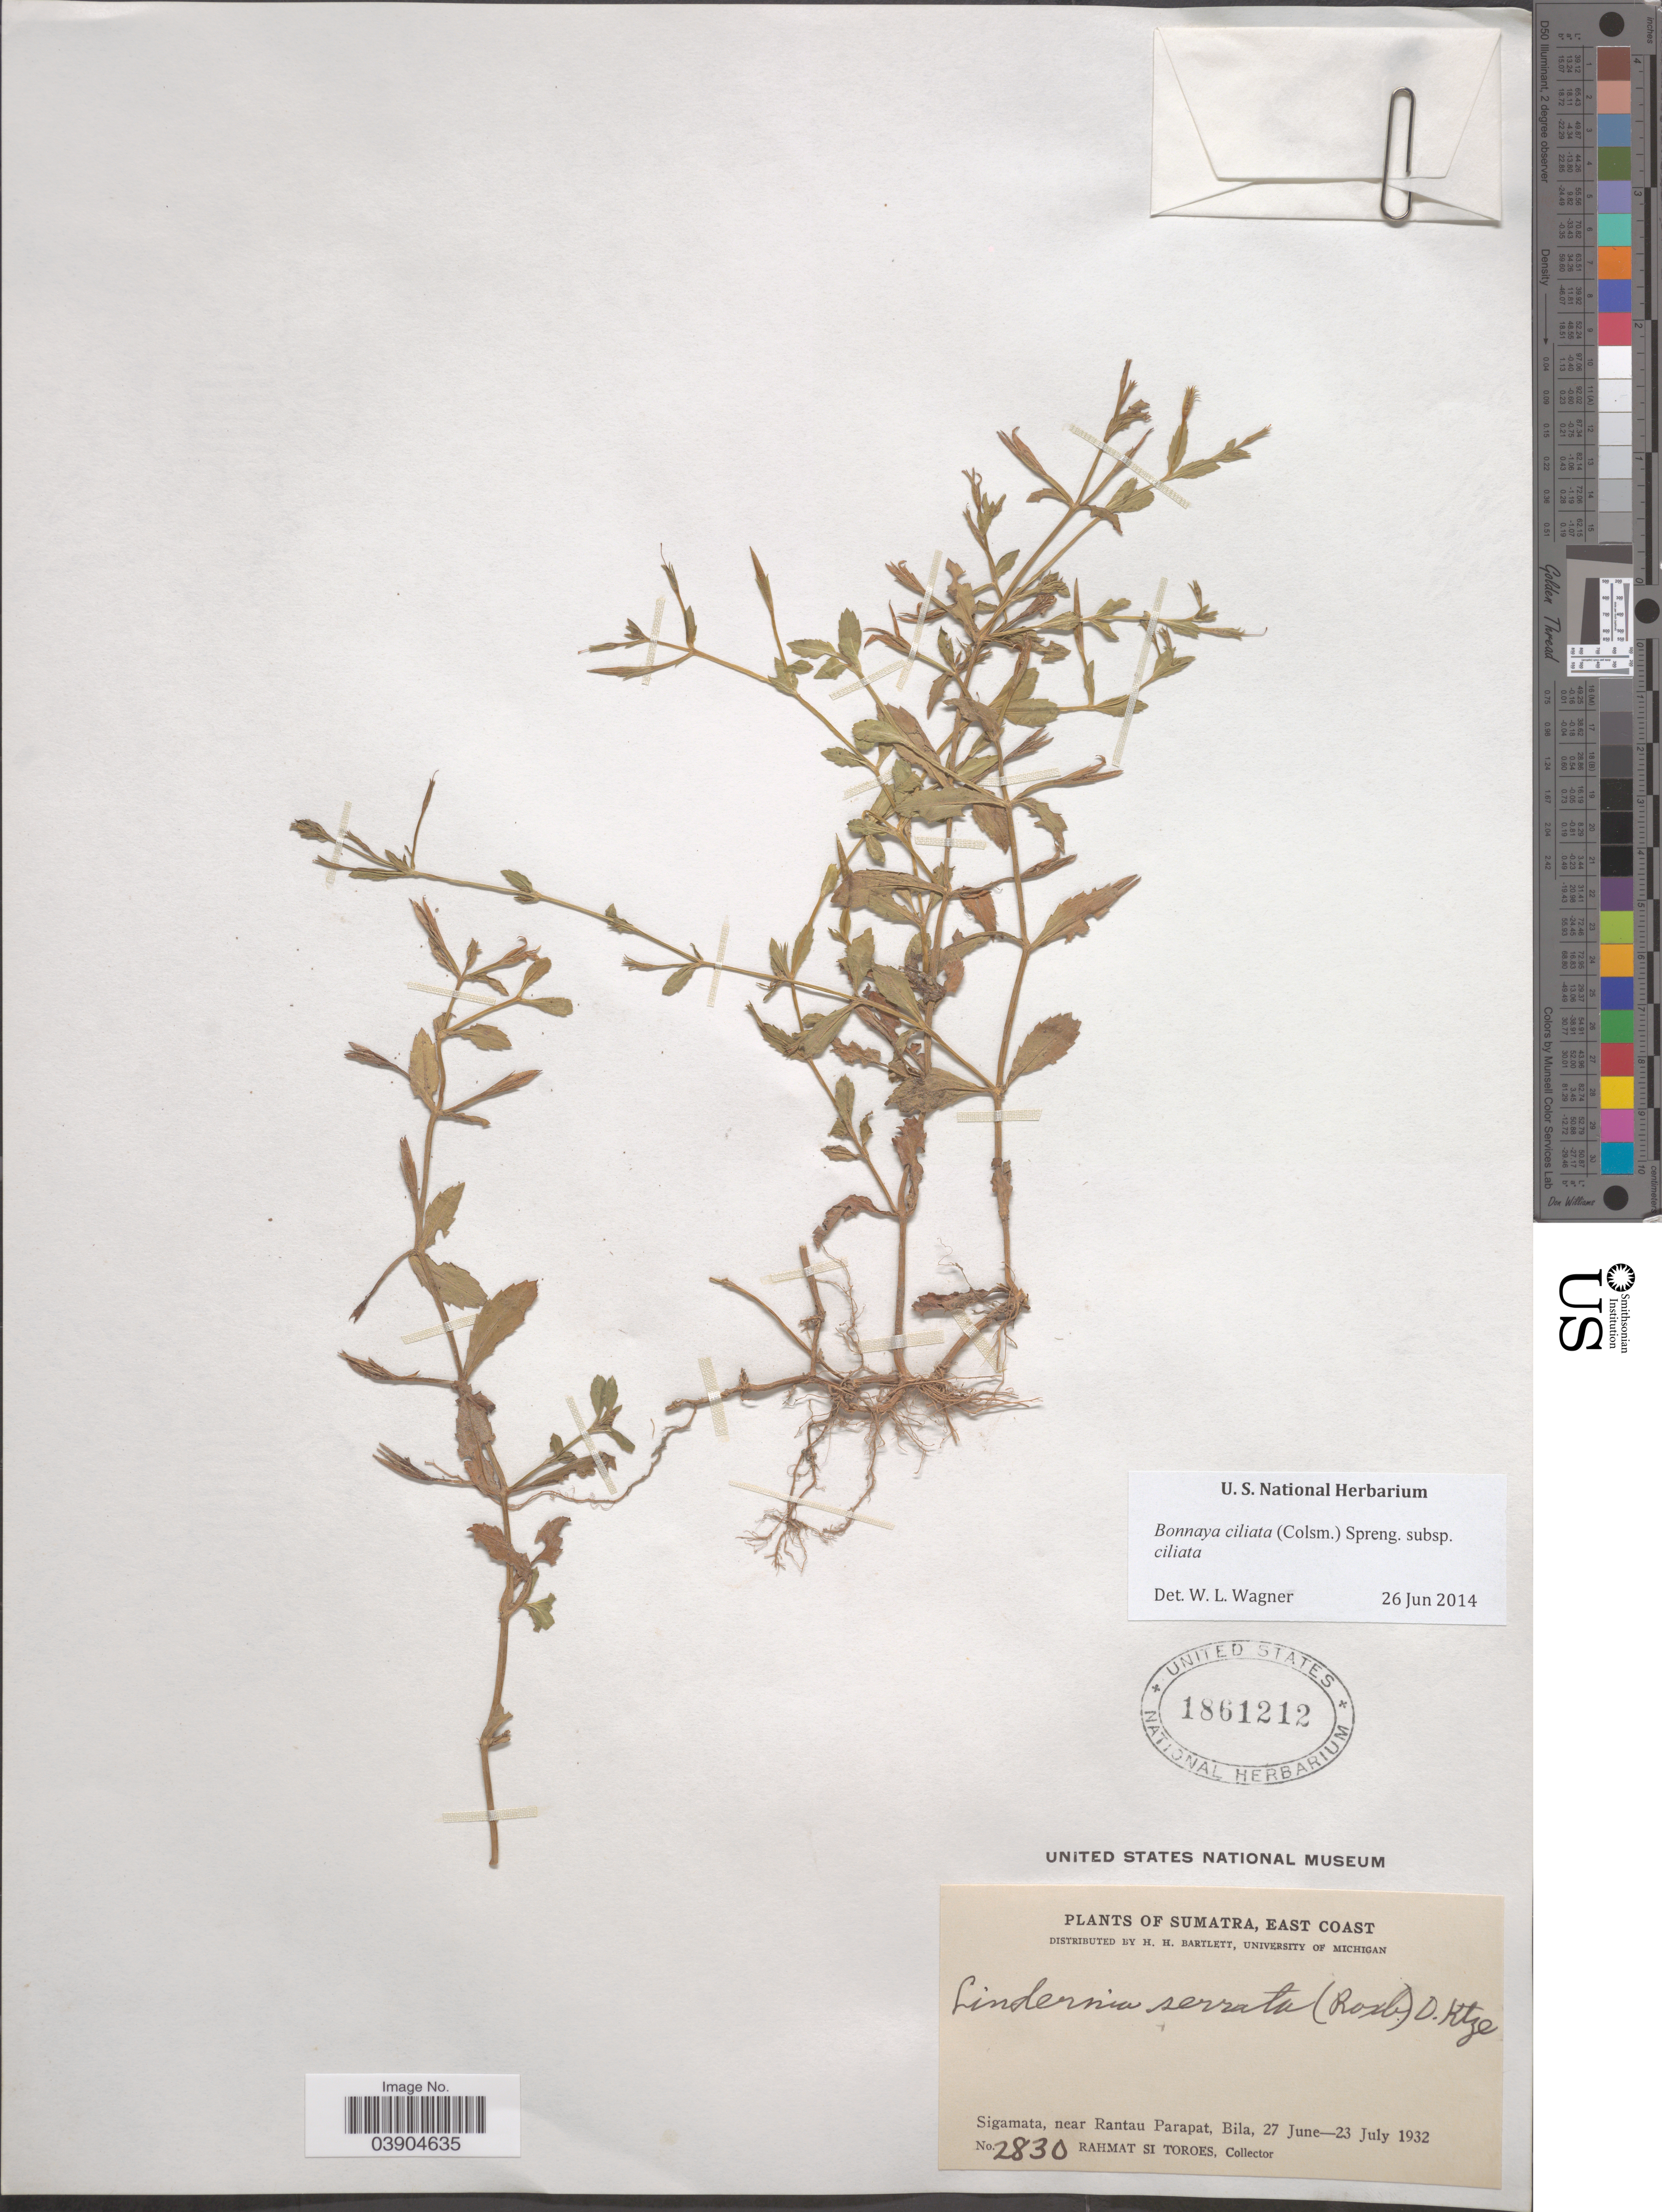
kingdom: Plantae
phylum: Tracheophyta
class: Magnoliopsida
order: Lamiales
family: Linderniaceae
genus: Lindernia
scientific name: Lindernia ciliata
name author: (Colsm.) Pennell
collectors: Rahmat Si Boeea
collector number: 2830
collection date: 1932-06-27/1932-07-23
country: Indonesia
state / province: Sumatra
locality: East Coast. Sigamata, near Rantau Parapat, Bila.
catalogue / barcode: US 1861212